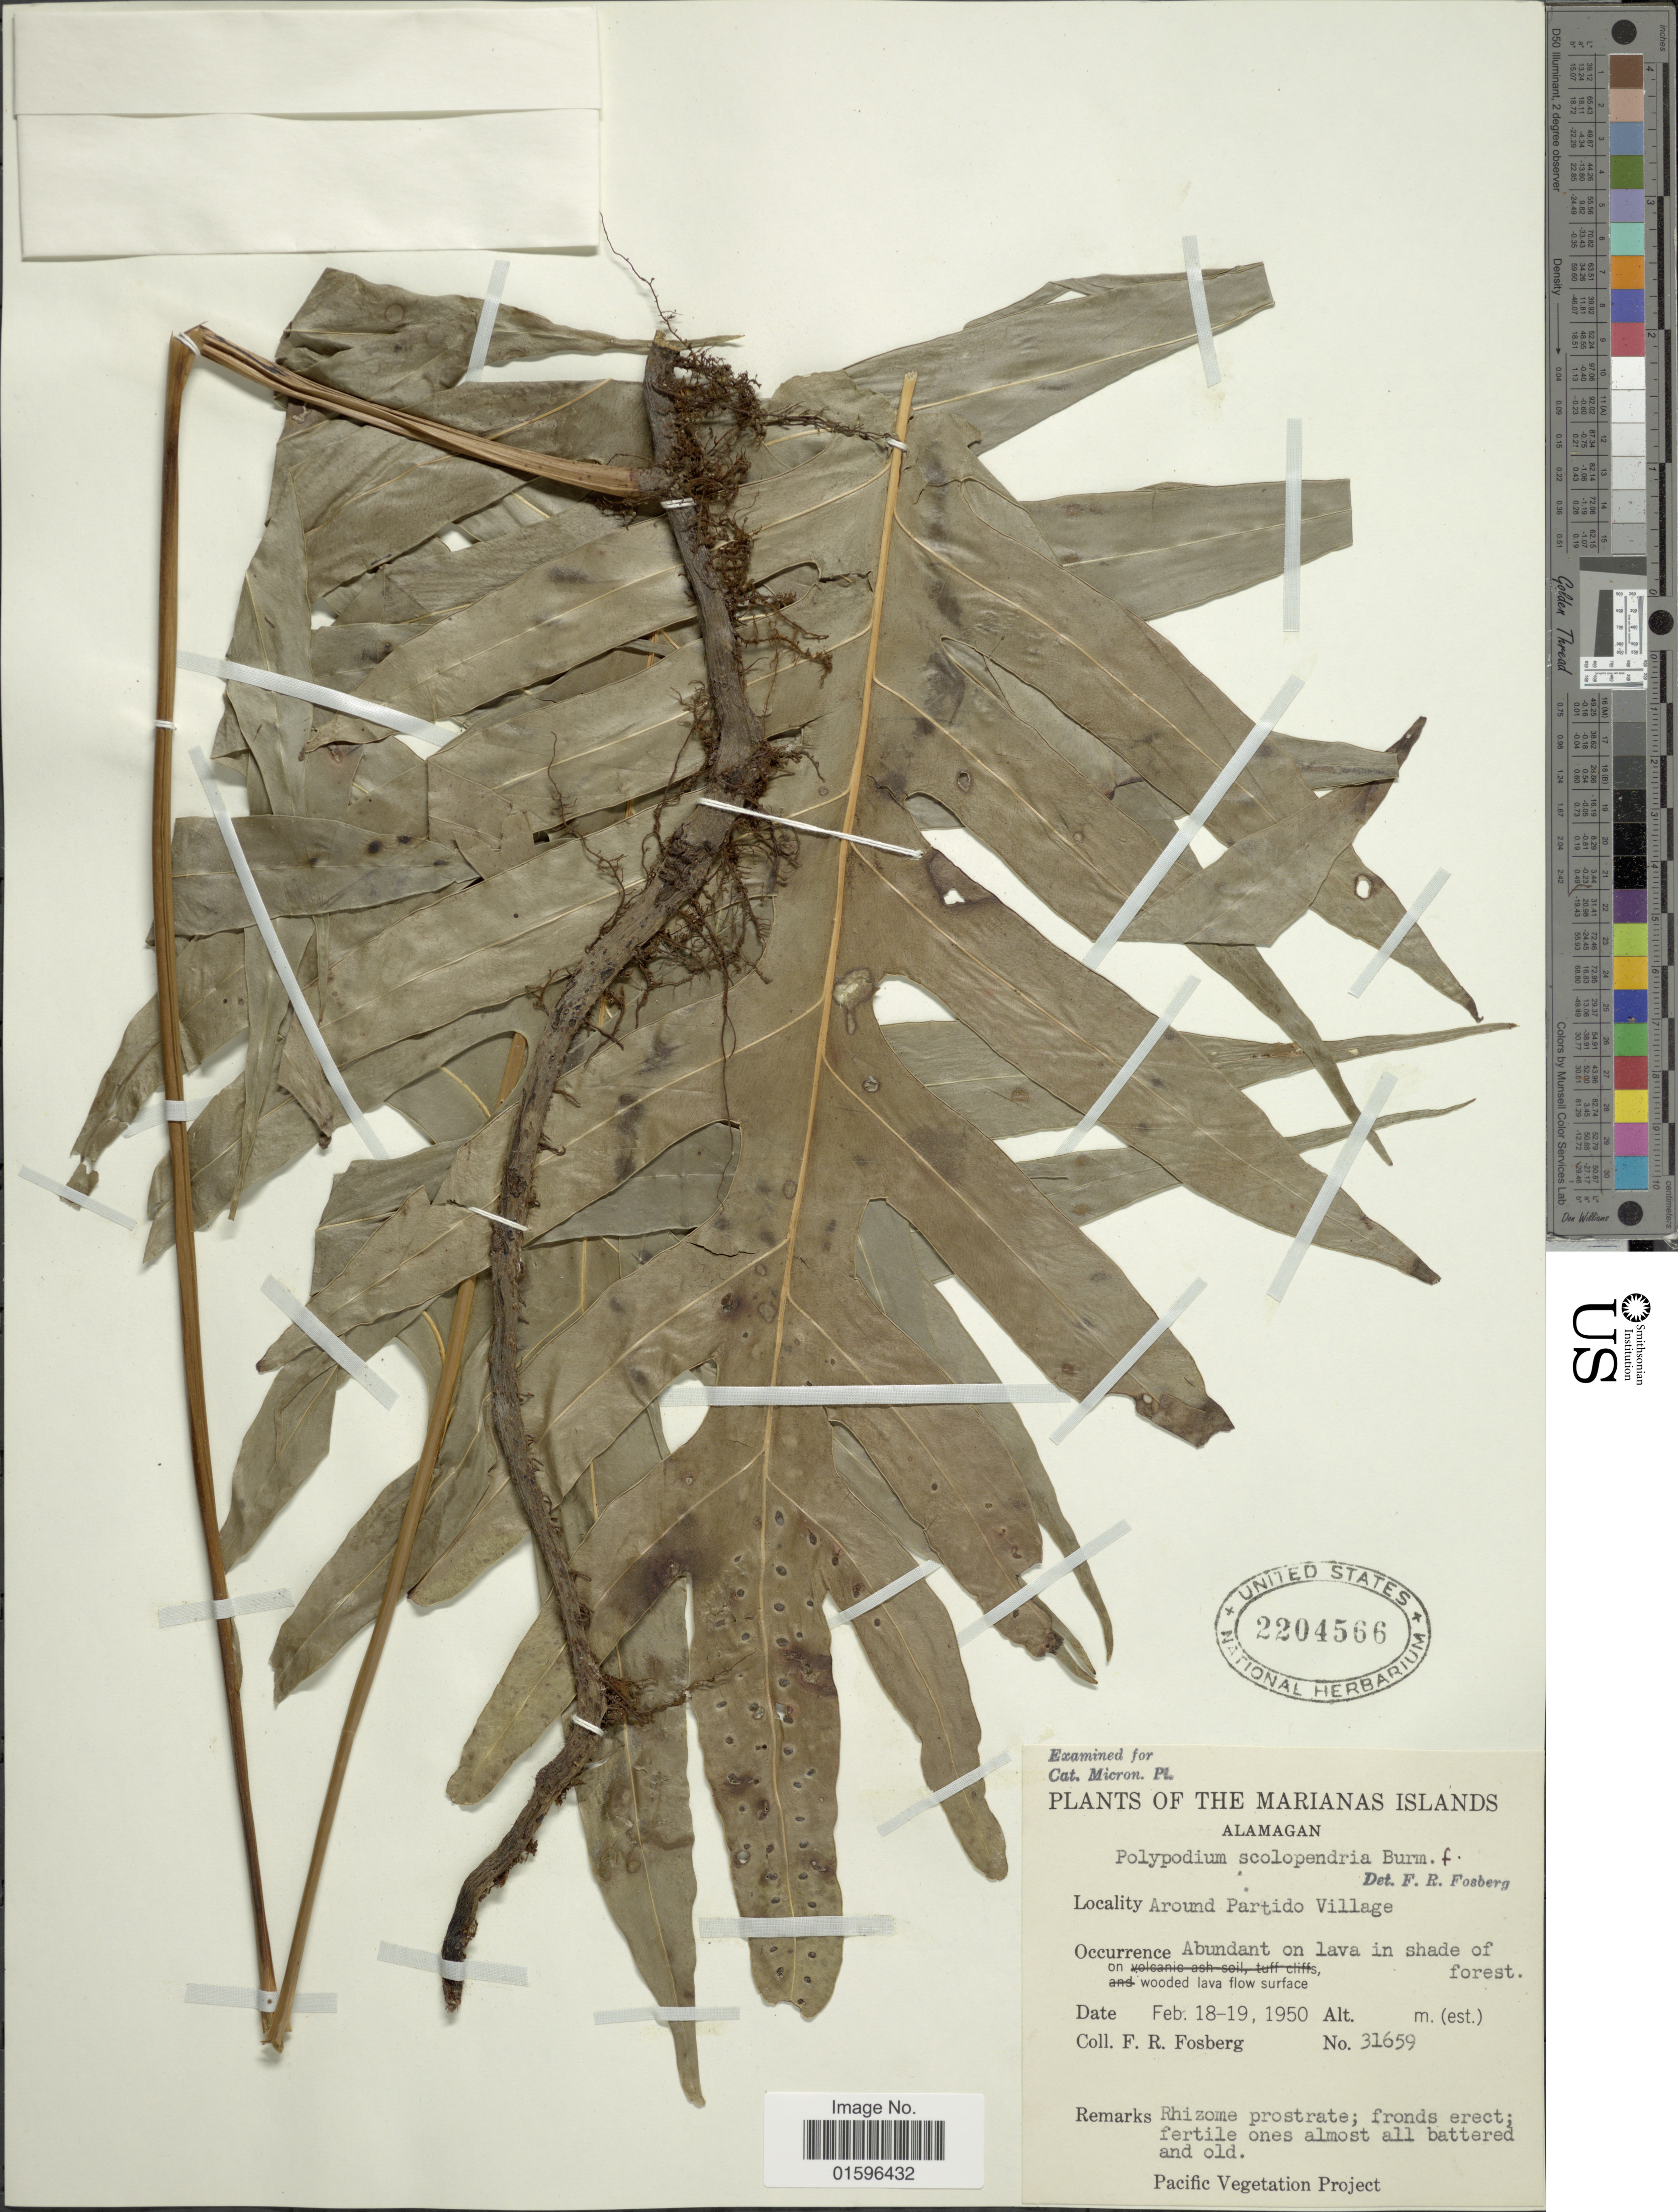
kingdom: Plantae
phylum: Tracheophyta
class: Polypodiopsida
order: Polypodiales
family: Polypodiaceae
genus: Polypodium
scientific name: Polypodium scolopendria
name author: Burm. f.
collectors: F. R. Fosberg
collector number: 31659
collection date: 1950-02-18/1950-02-19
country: Northern Mariana Islands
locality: The Marianas Islands, Alamagan, around Partido Village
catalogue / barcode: US 2204566